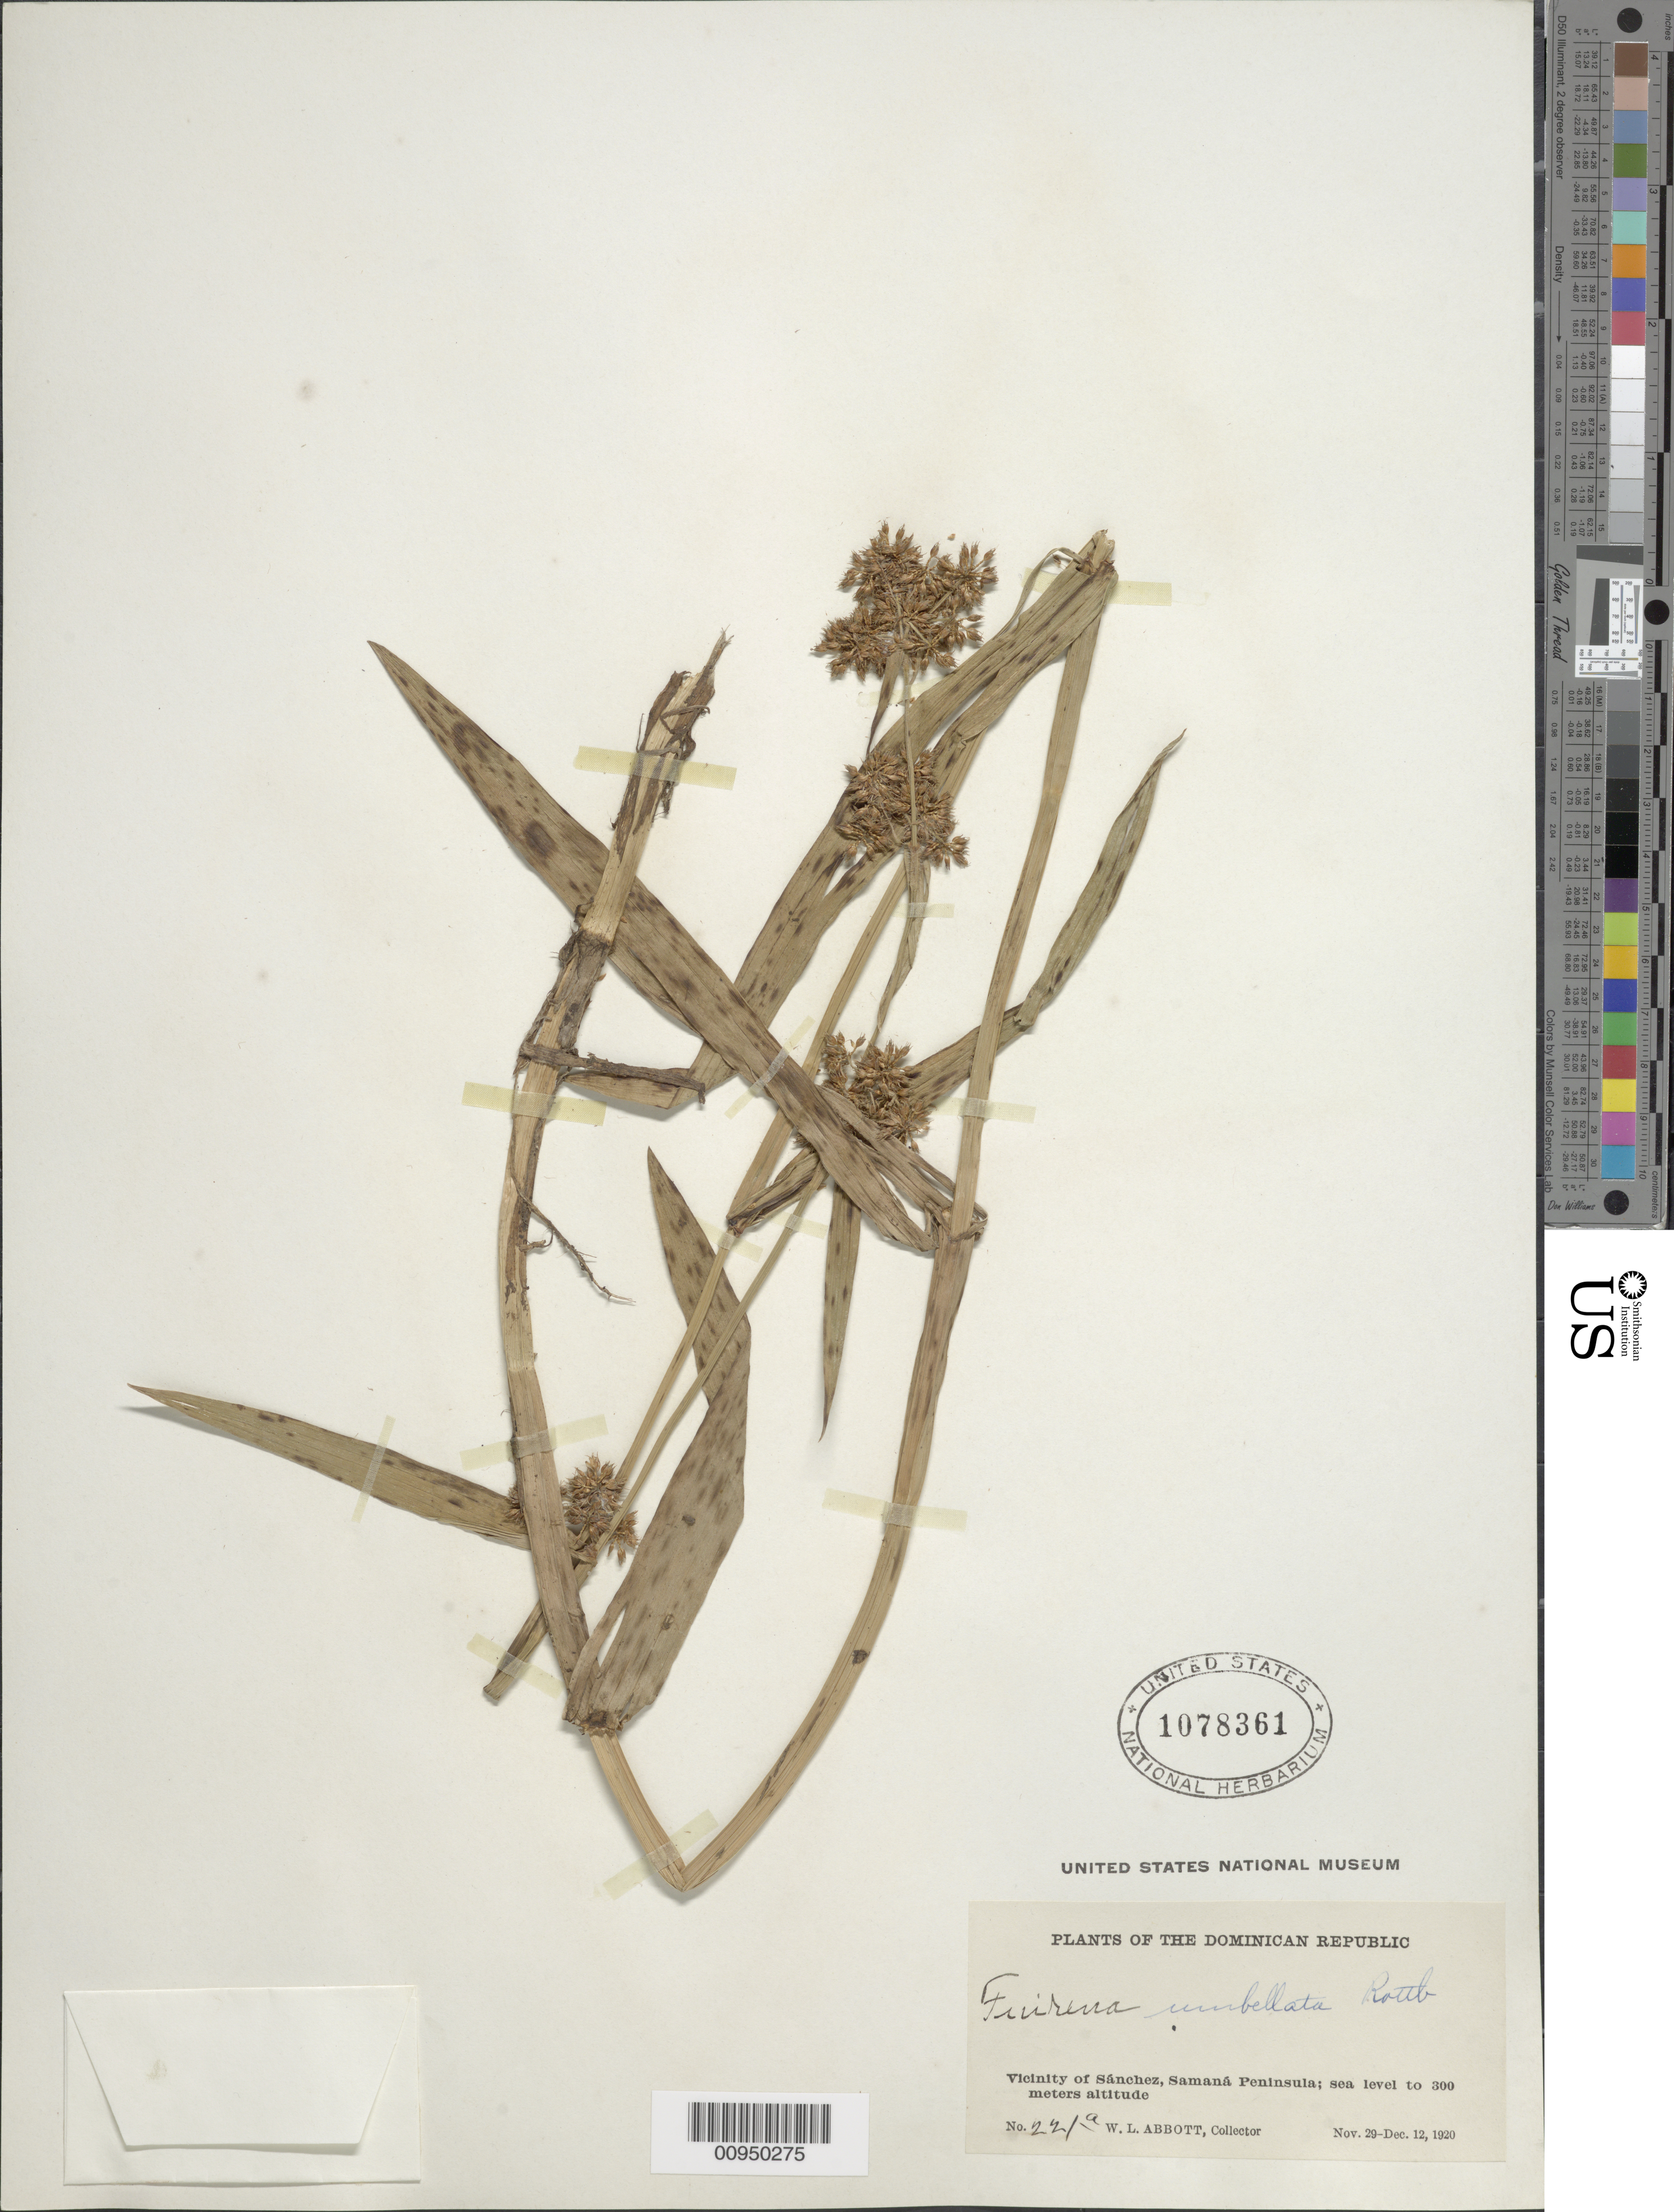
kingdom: Plantae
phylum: Tracheophyta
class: Liliopsida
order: Poales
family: Cyperaceae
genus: Fuirena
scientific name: Fuirena umbellata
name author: Rottb.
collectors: W. L. Abbott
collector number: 221A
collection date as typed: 29 Nov 1920 to 12 Dec 1920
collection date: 1920-11-29/1920-12-12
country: Dominican Republic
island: Hispaniola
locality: Vicinity of Sánchez, Samaná Peninsula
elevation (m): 0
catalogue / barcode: US 1078361